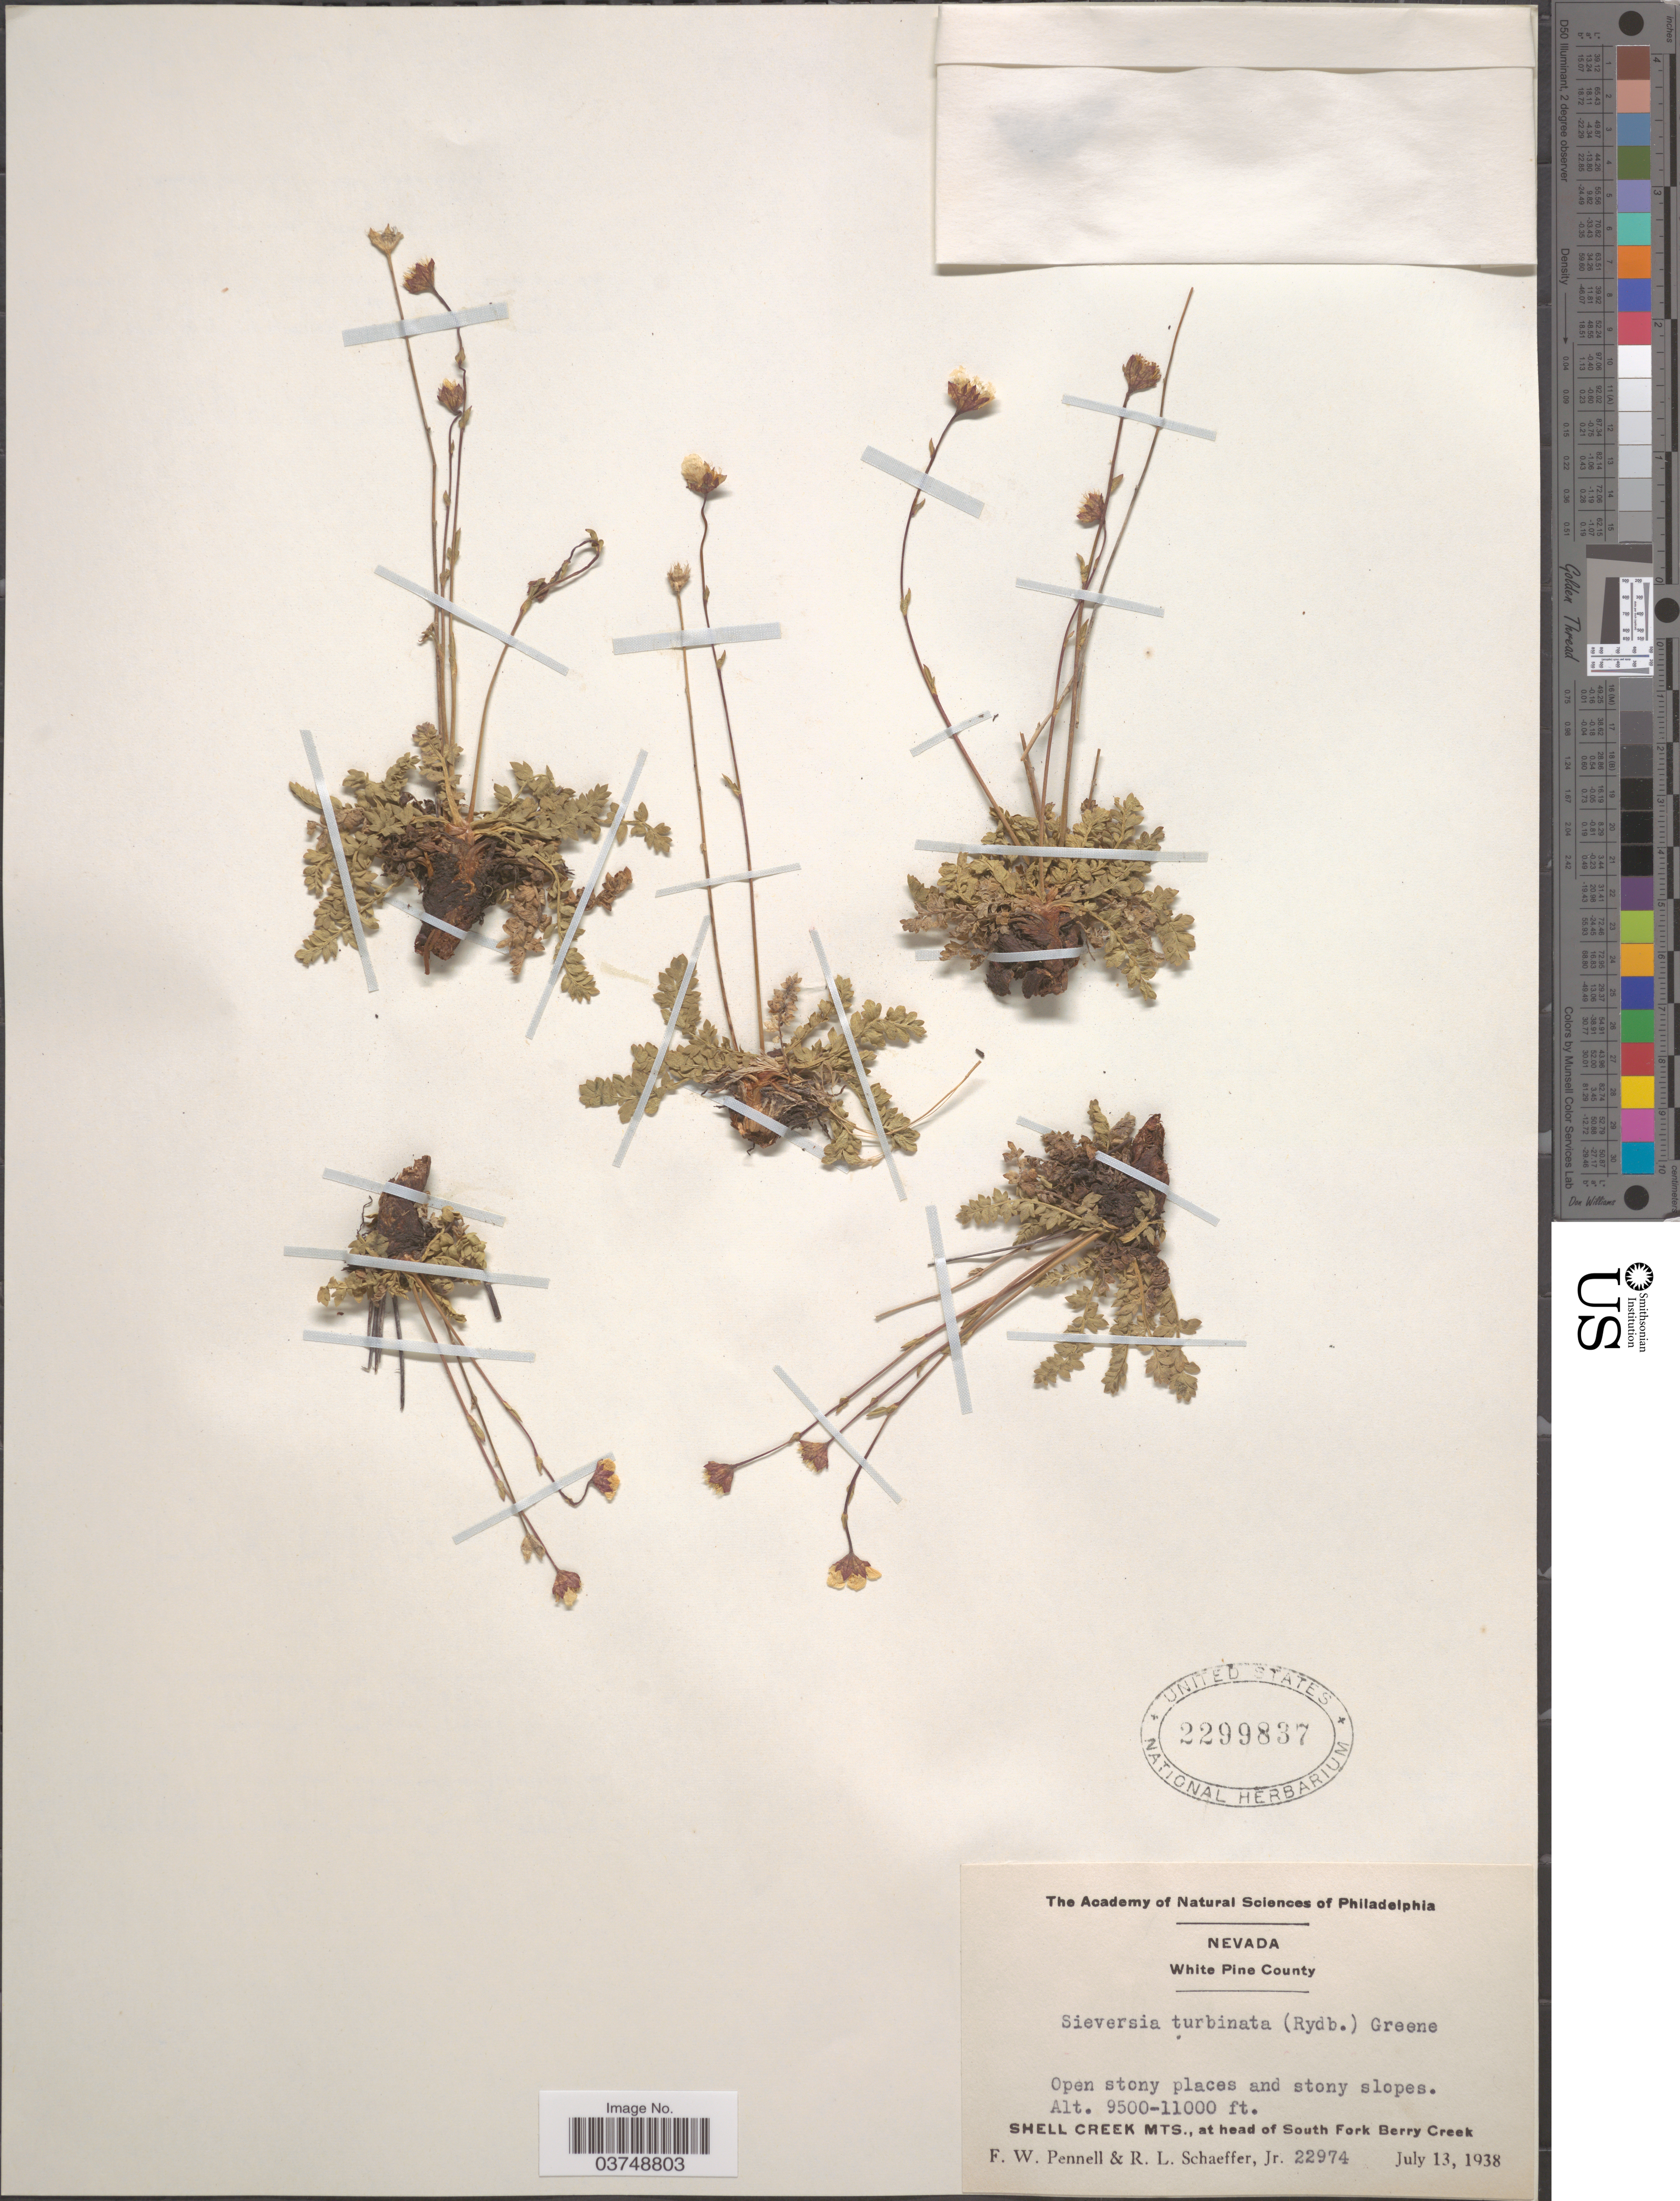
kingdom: Plantae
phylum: Tracheophyta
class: Magnoliopsida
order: Rosales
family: Rosaceae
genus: Geum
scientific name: Geum rossii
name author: (R. Br.) Ser.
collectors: F. W. Pennell & R. L. Schaeffer Jr.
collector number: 22974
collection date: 1938-07-13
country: United States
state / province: Nevada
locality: White Pine County. Shell Creek Mts., at head of South Fork Berry Creek.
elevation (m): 2896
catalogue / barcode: US 2299837